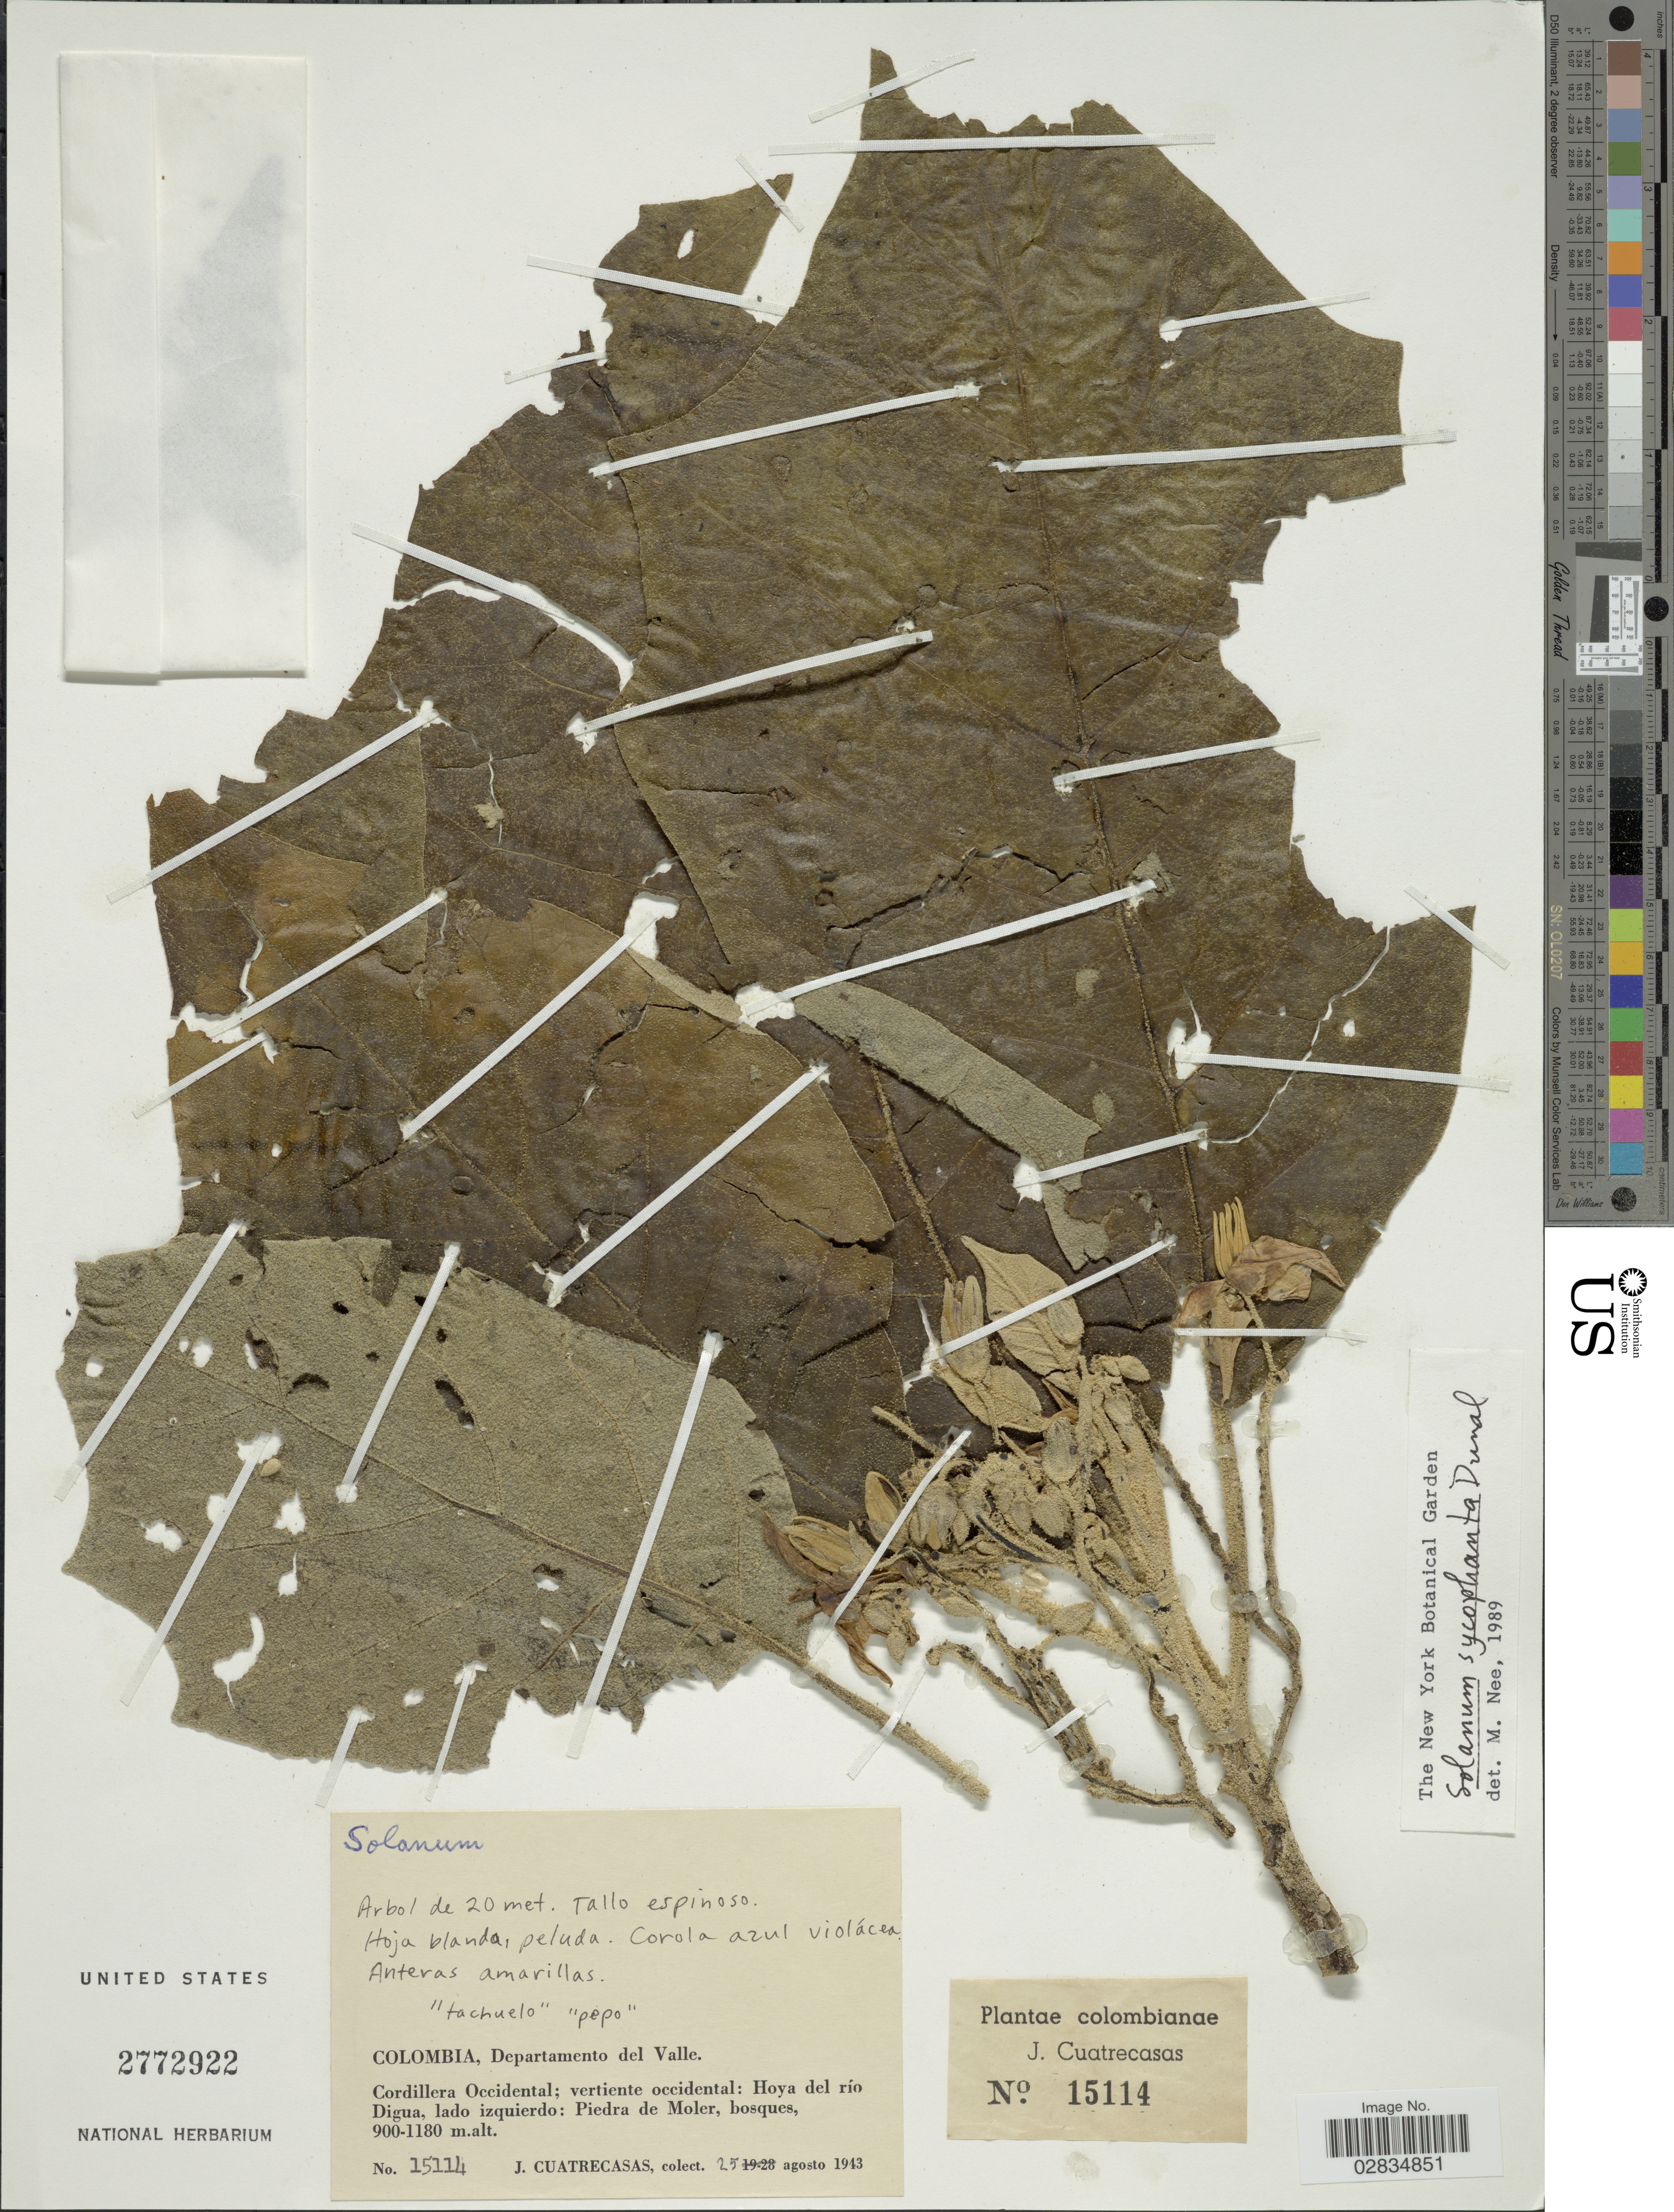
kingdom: Plantae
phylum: Tracheophyta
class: Magnoliopsida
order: Solanales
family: Solanaceae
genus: Solanum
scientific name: Solanum sycophanta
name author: Dunal in DC.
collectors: J. Cuatrecasas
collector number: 15114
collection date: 1943-08-25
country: Colombia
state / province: Valle del Cauca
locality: Departamento del Valle, Cordillera Occidental; vertiente occidental: Hoya del río Digua, lado izquierdo: Piedra de Moler.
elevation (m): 900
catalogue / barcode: US 2772922